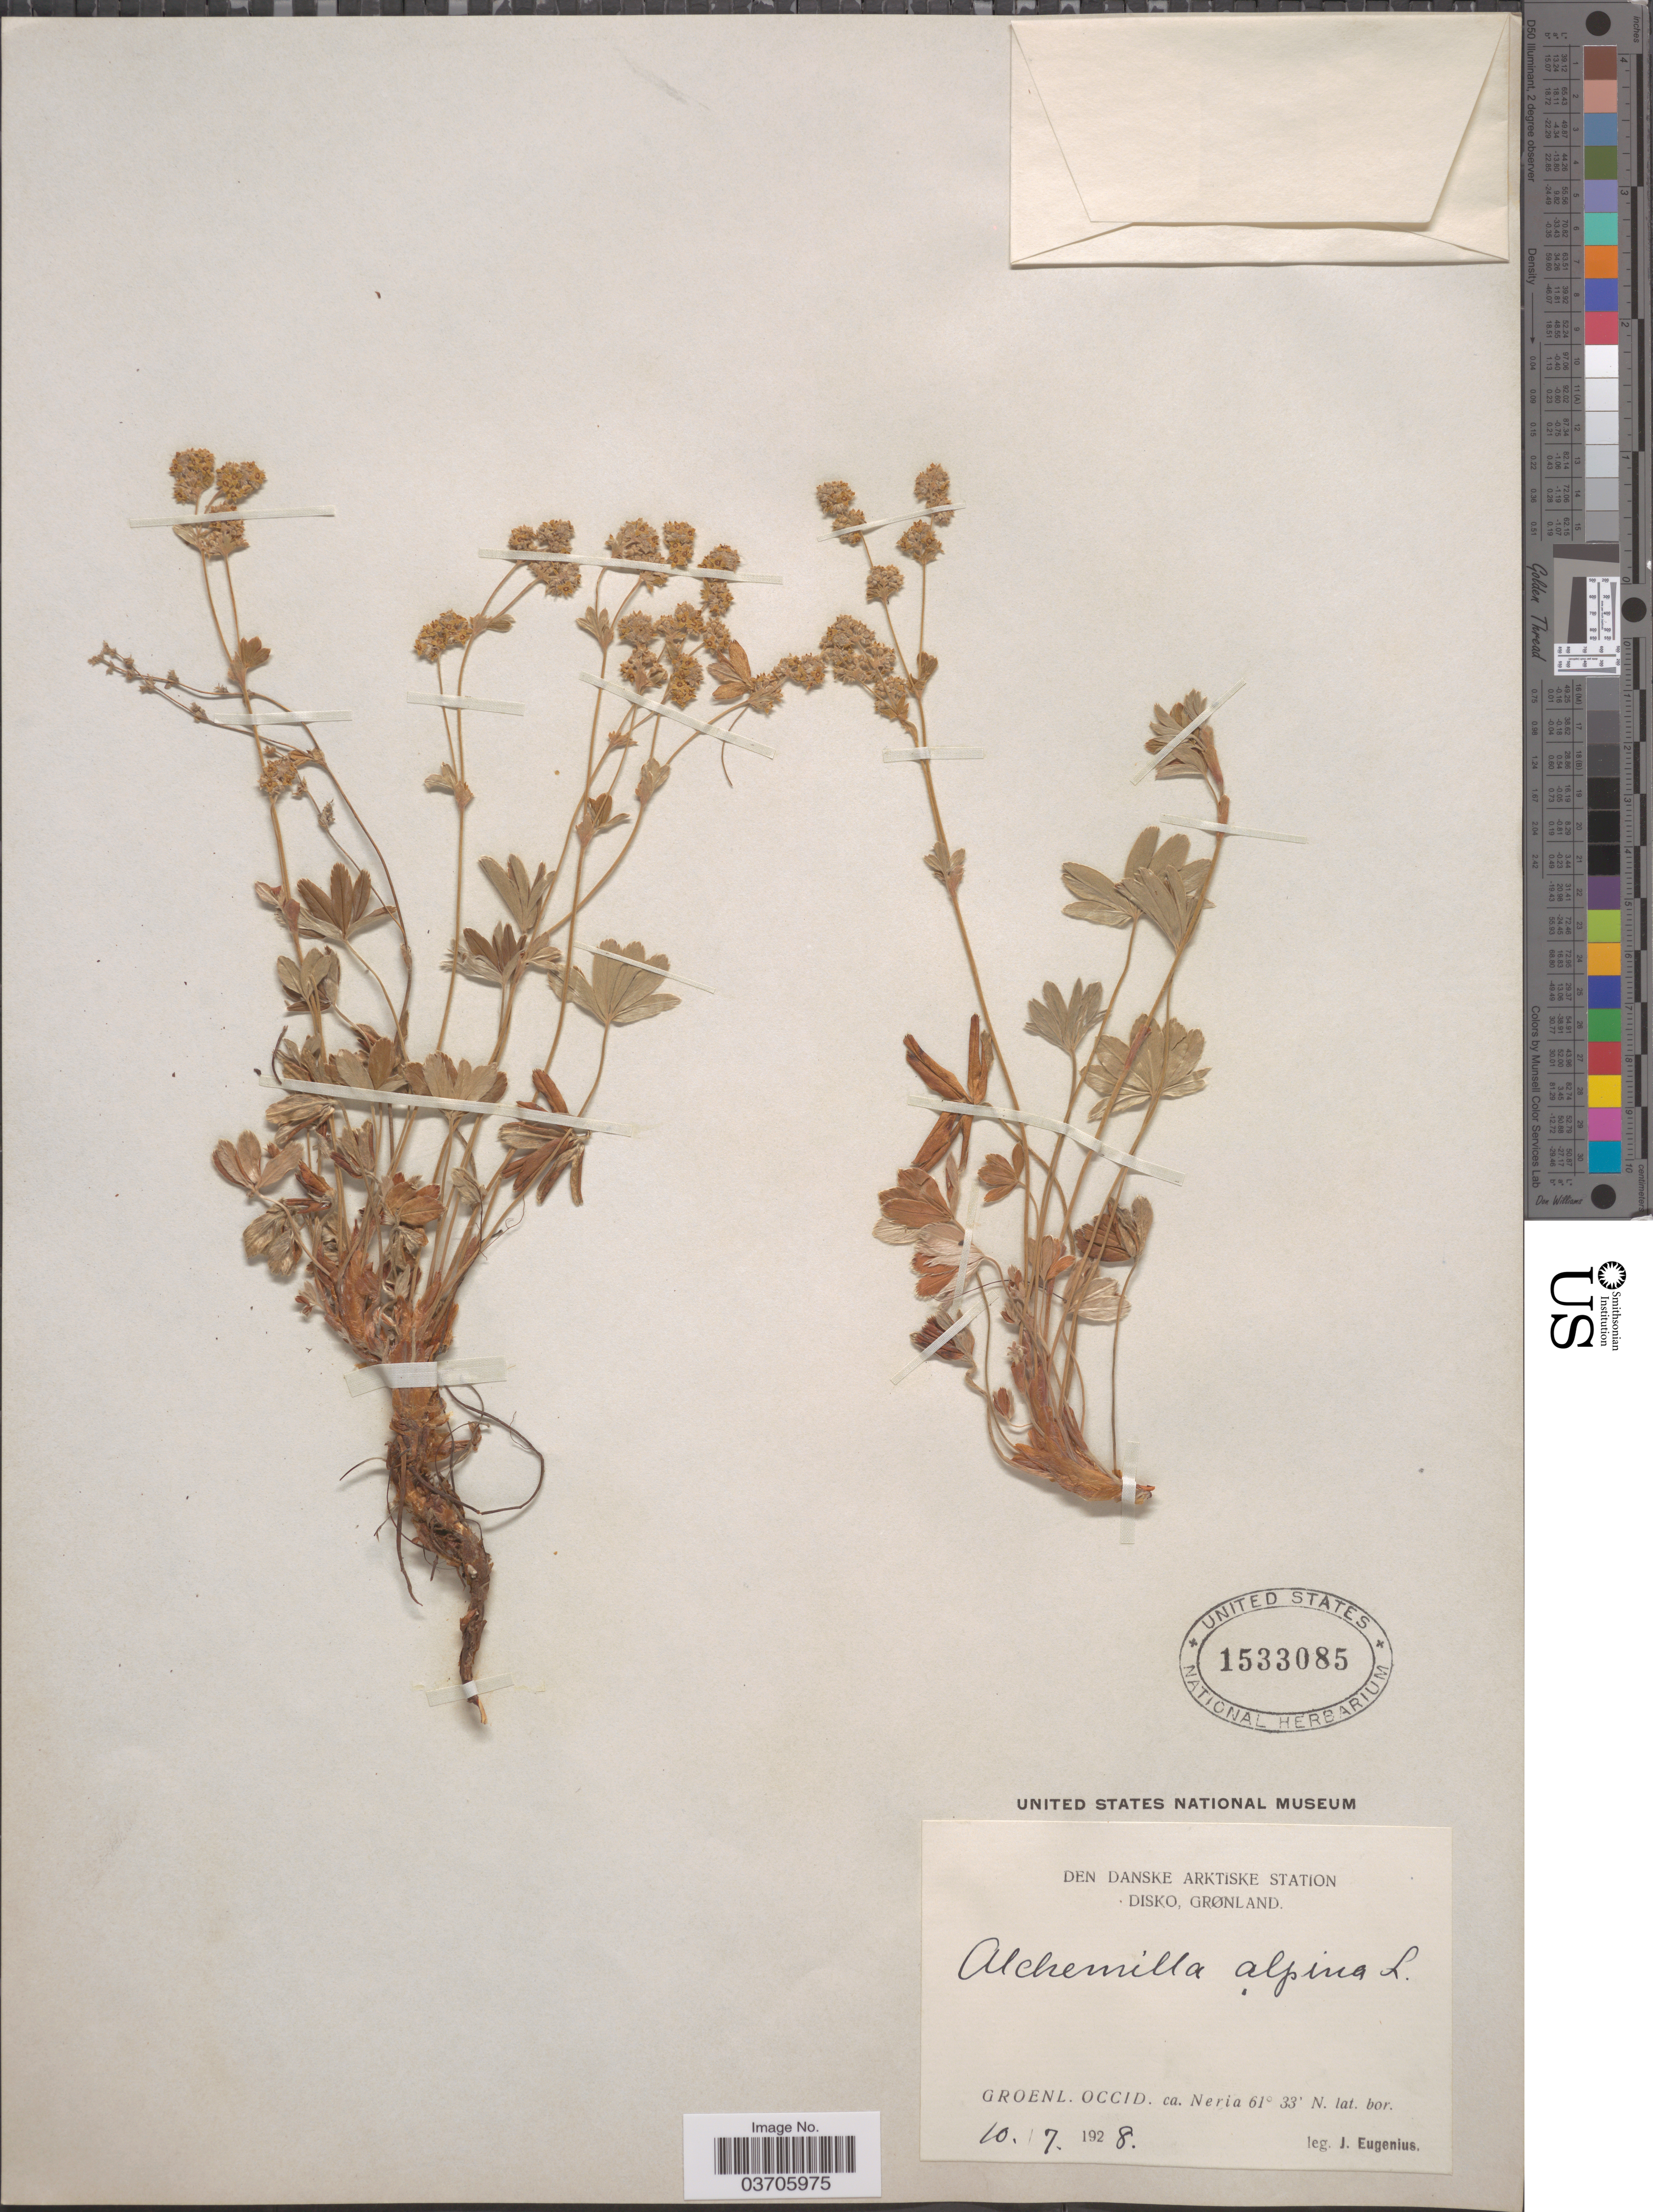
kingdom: Plantae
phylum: Tracheophyta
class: Magnoliopsida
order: Rosales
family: Rosaceae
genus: Alchemilla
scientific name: Alchemilla alpina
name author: L.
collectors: J. Eugenius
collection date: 1928-07-10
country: Greenland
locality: Den Danske Arktiske Station. Disko. Grønland. Groenl. Occid. ca. Neria.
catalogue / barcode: US 1533085